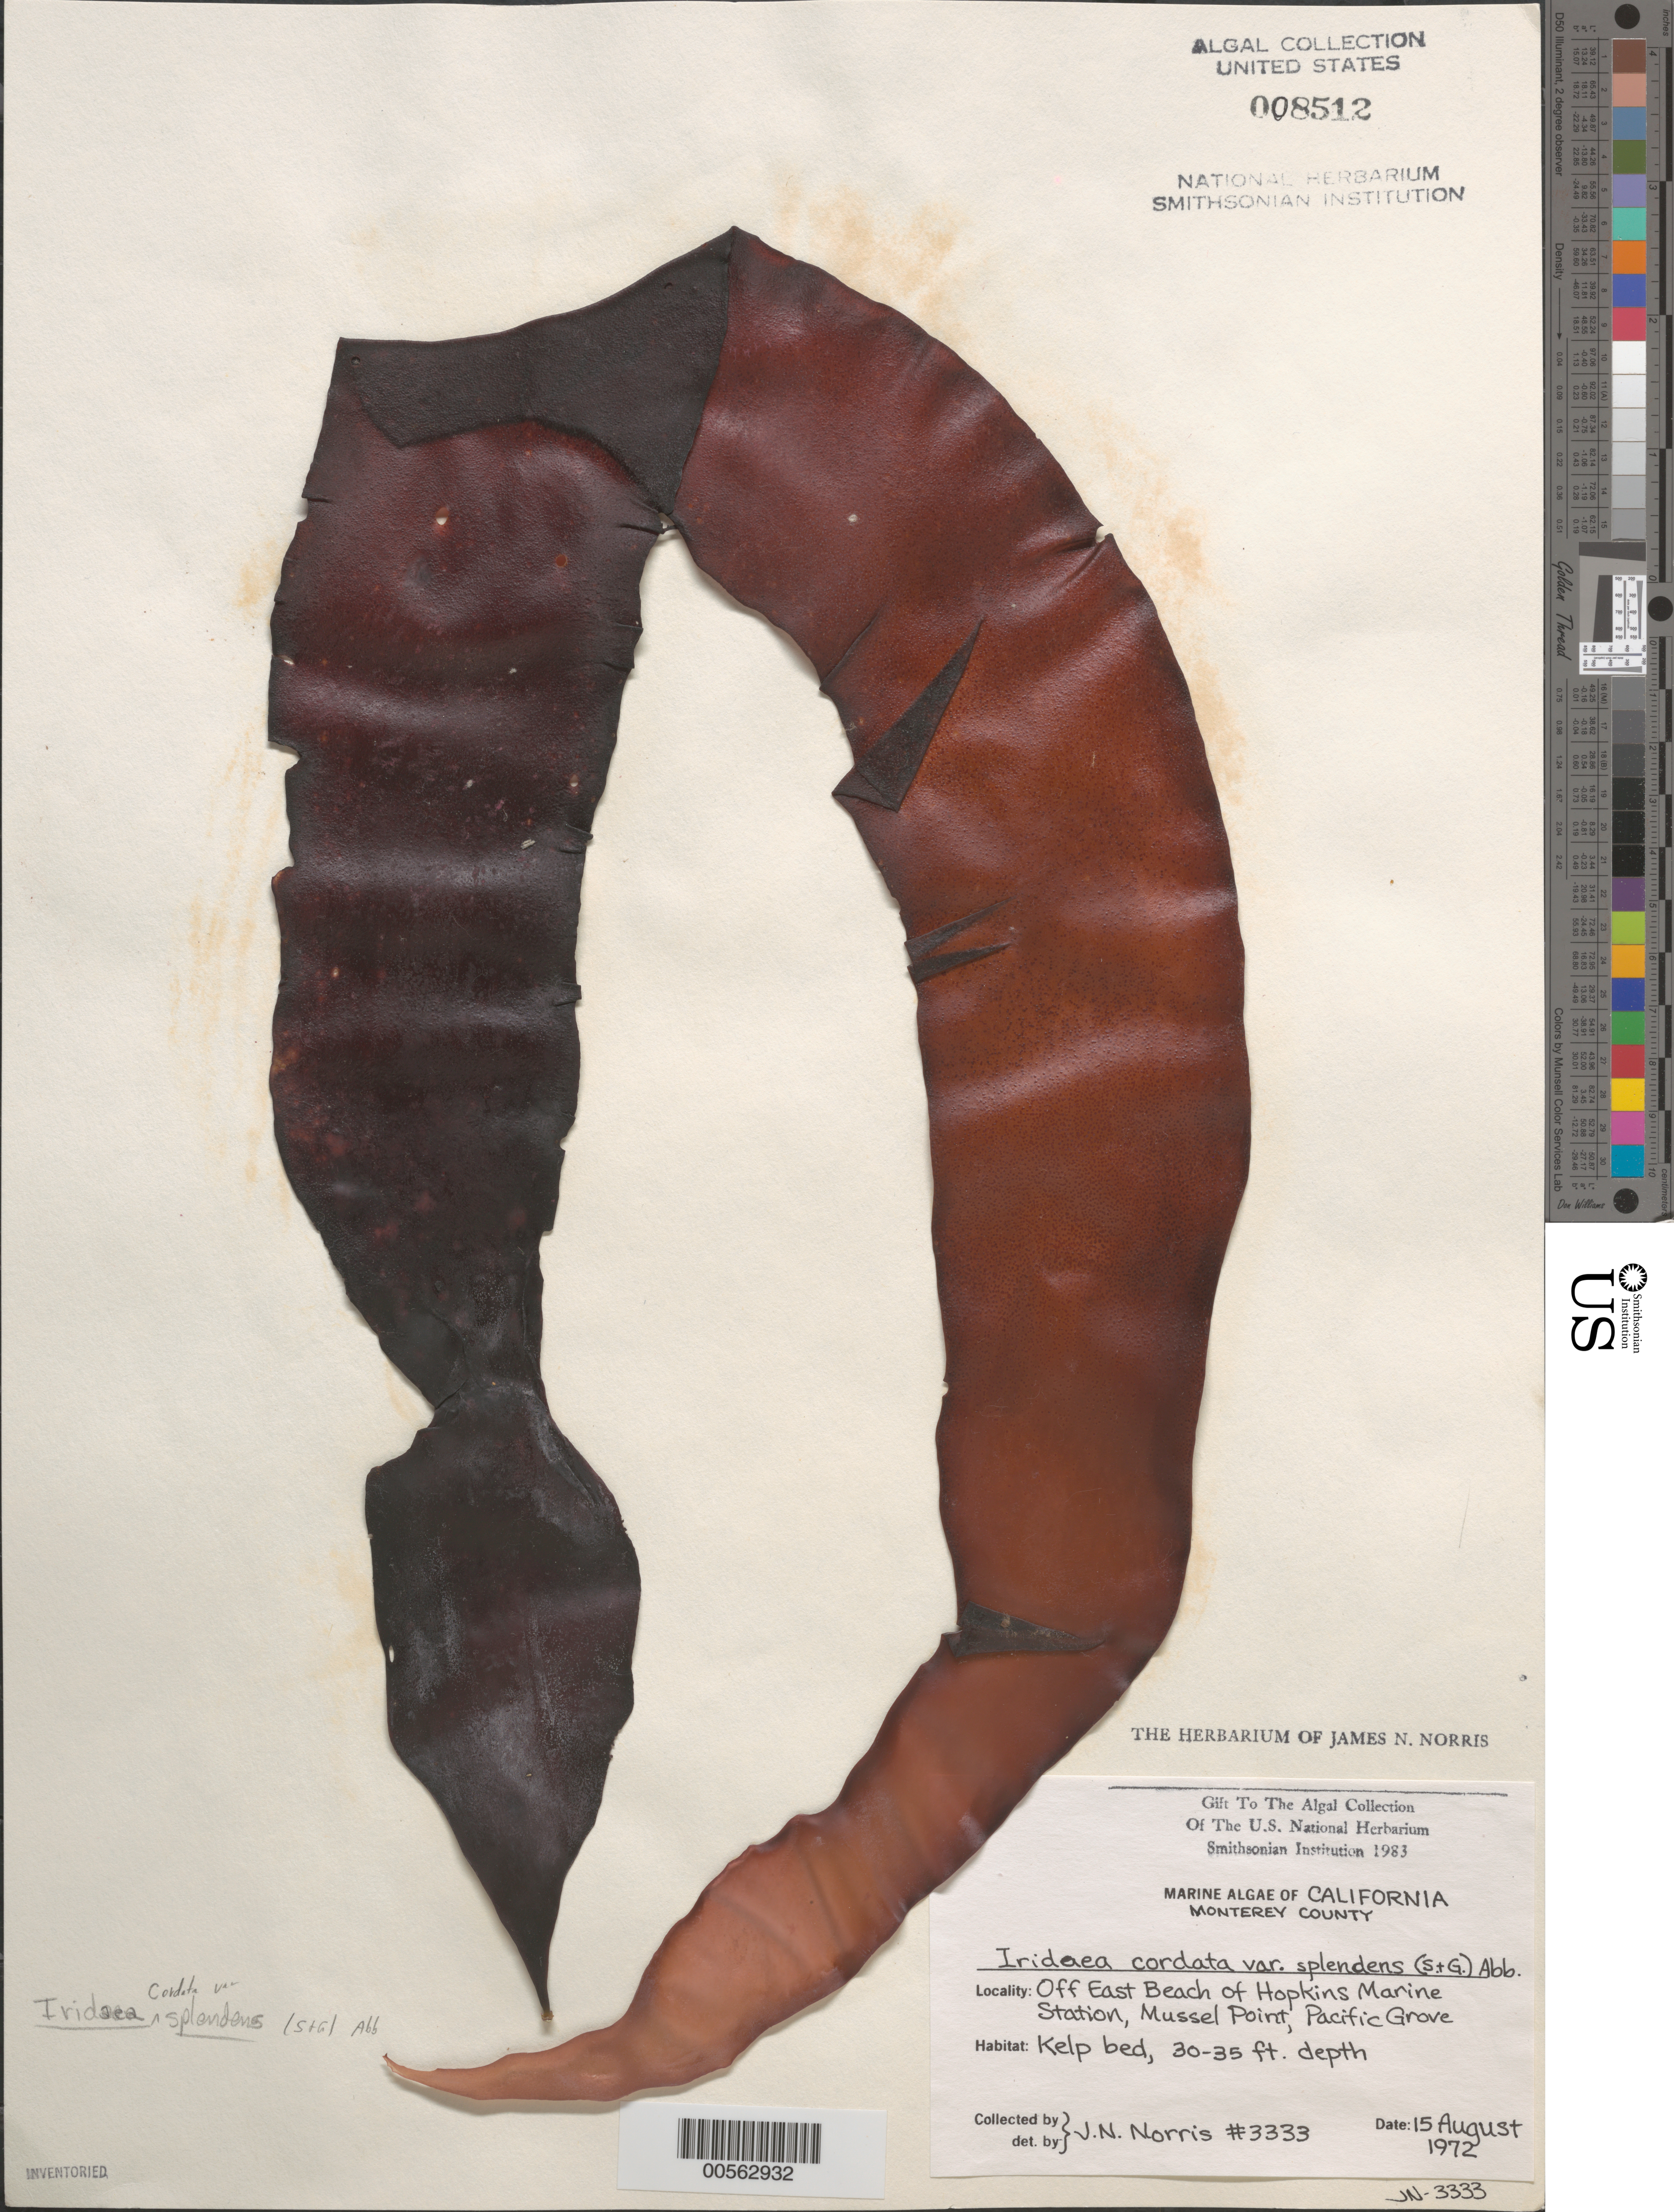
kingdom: Plantae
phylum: Rhodophyta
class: Florideophyceae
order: Gigartinales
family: Gigartinaceae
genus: Iridaea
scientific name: Iridaea cordata var. splendens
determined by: Norris, James N.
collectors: J. N. Norris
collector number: JN-3333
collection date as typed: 15 Aug 1972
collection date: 1972-08-15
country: United States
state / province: California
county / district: Monterey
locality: Pacific Grove, off East Beach of Hopkins Marine Station, Mussel Point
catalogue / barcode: US 8512